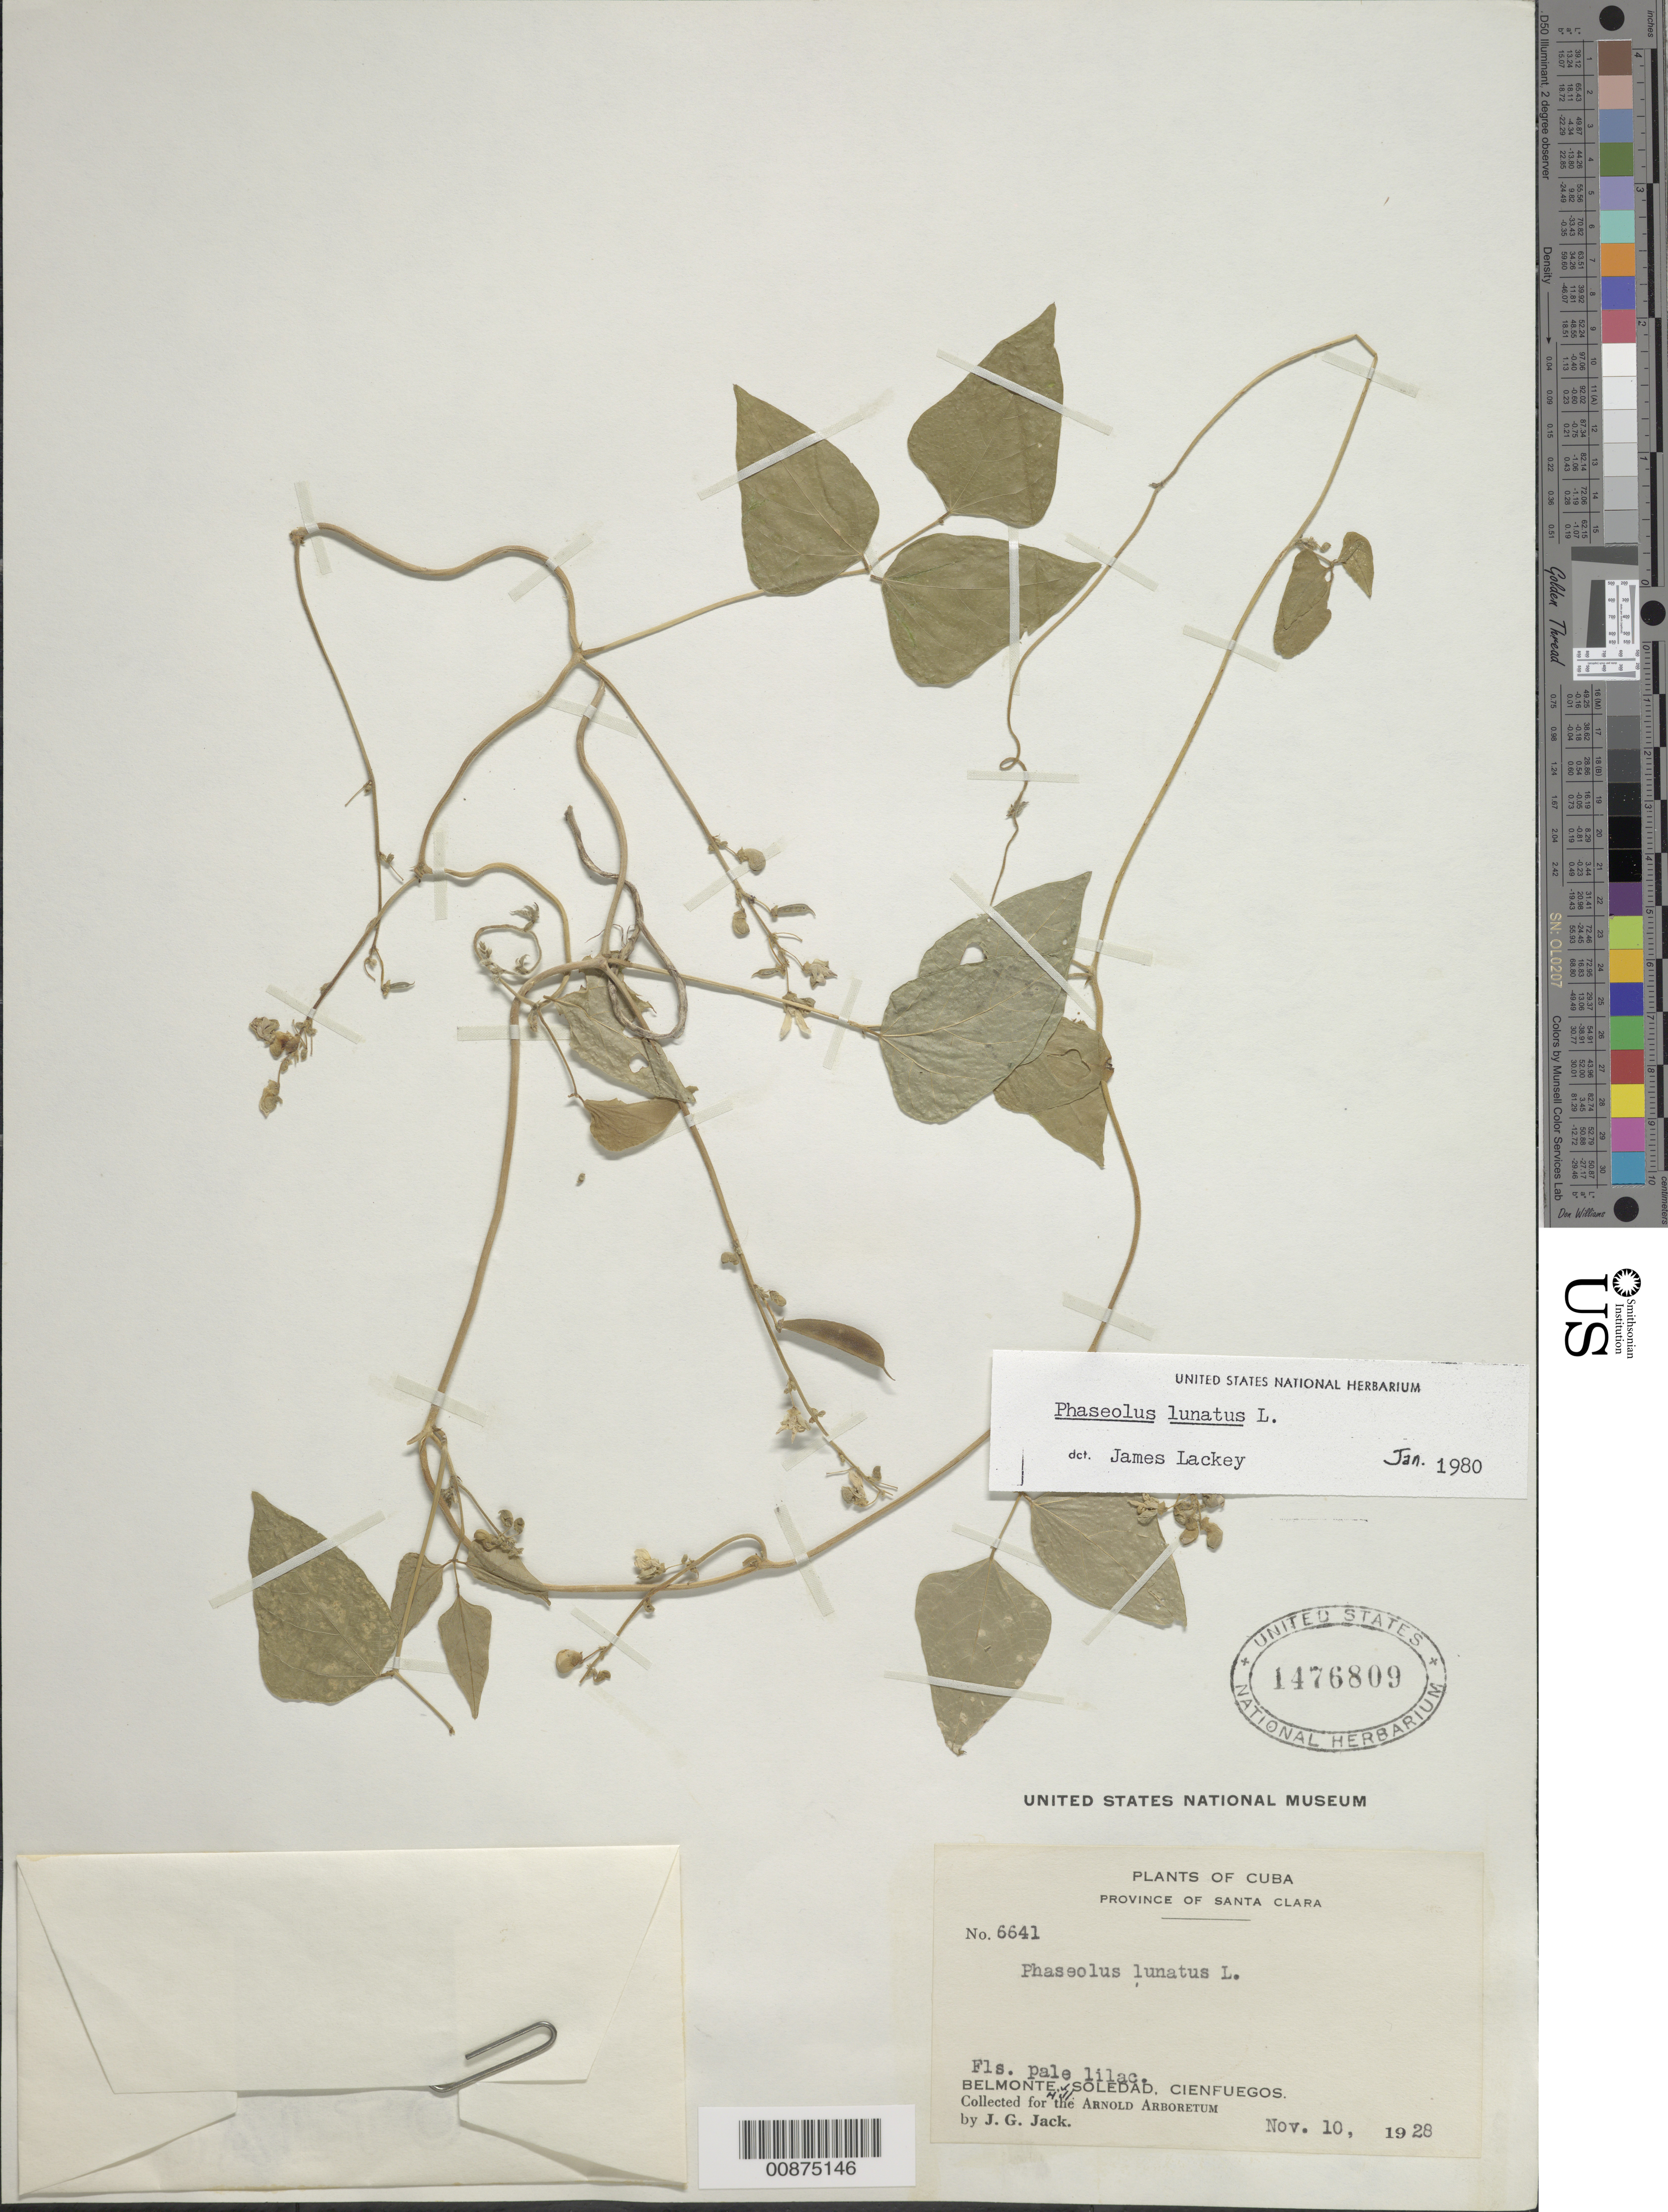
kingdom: Plantae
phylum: Tracheophyta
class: Magnoliopsida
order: Fabales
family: Fabaceae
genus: Phaseolus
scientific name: Phaseolus lunatus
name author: L.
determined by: Lackey, J.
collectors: J. G. Jack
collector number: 6641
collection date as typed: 10 Nov 1928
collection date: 1928-11-10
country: Cuba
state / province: Cienfuegos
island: Cuba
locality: Province of Santa Clara (obsolete) Belmonte, Soledad, Cienfuegos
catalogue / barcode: US 1476809